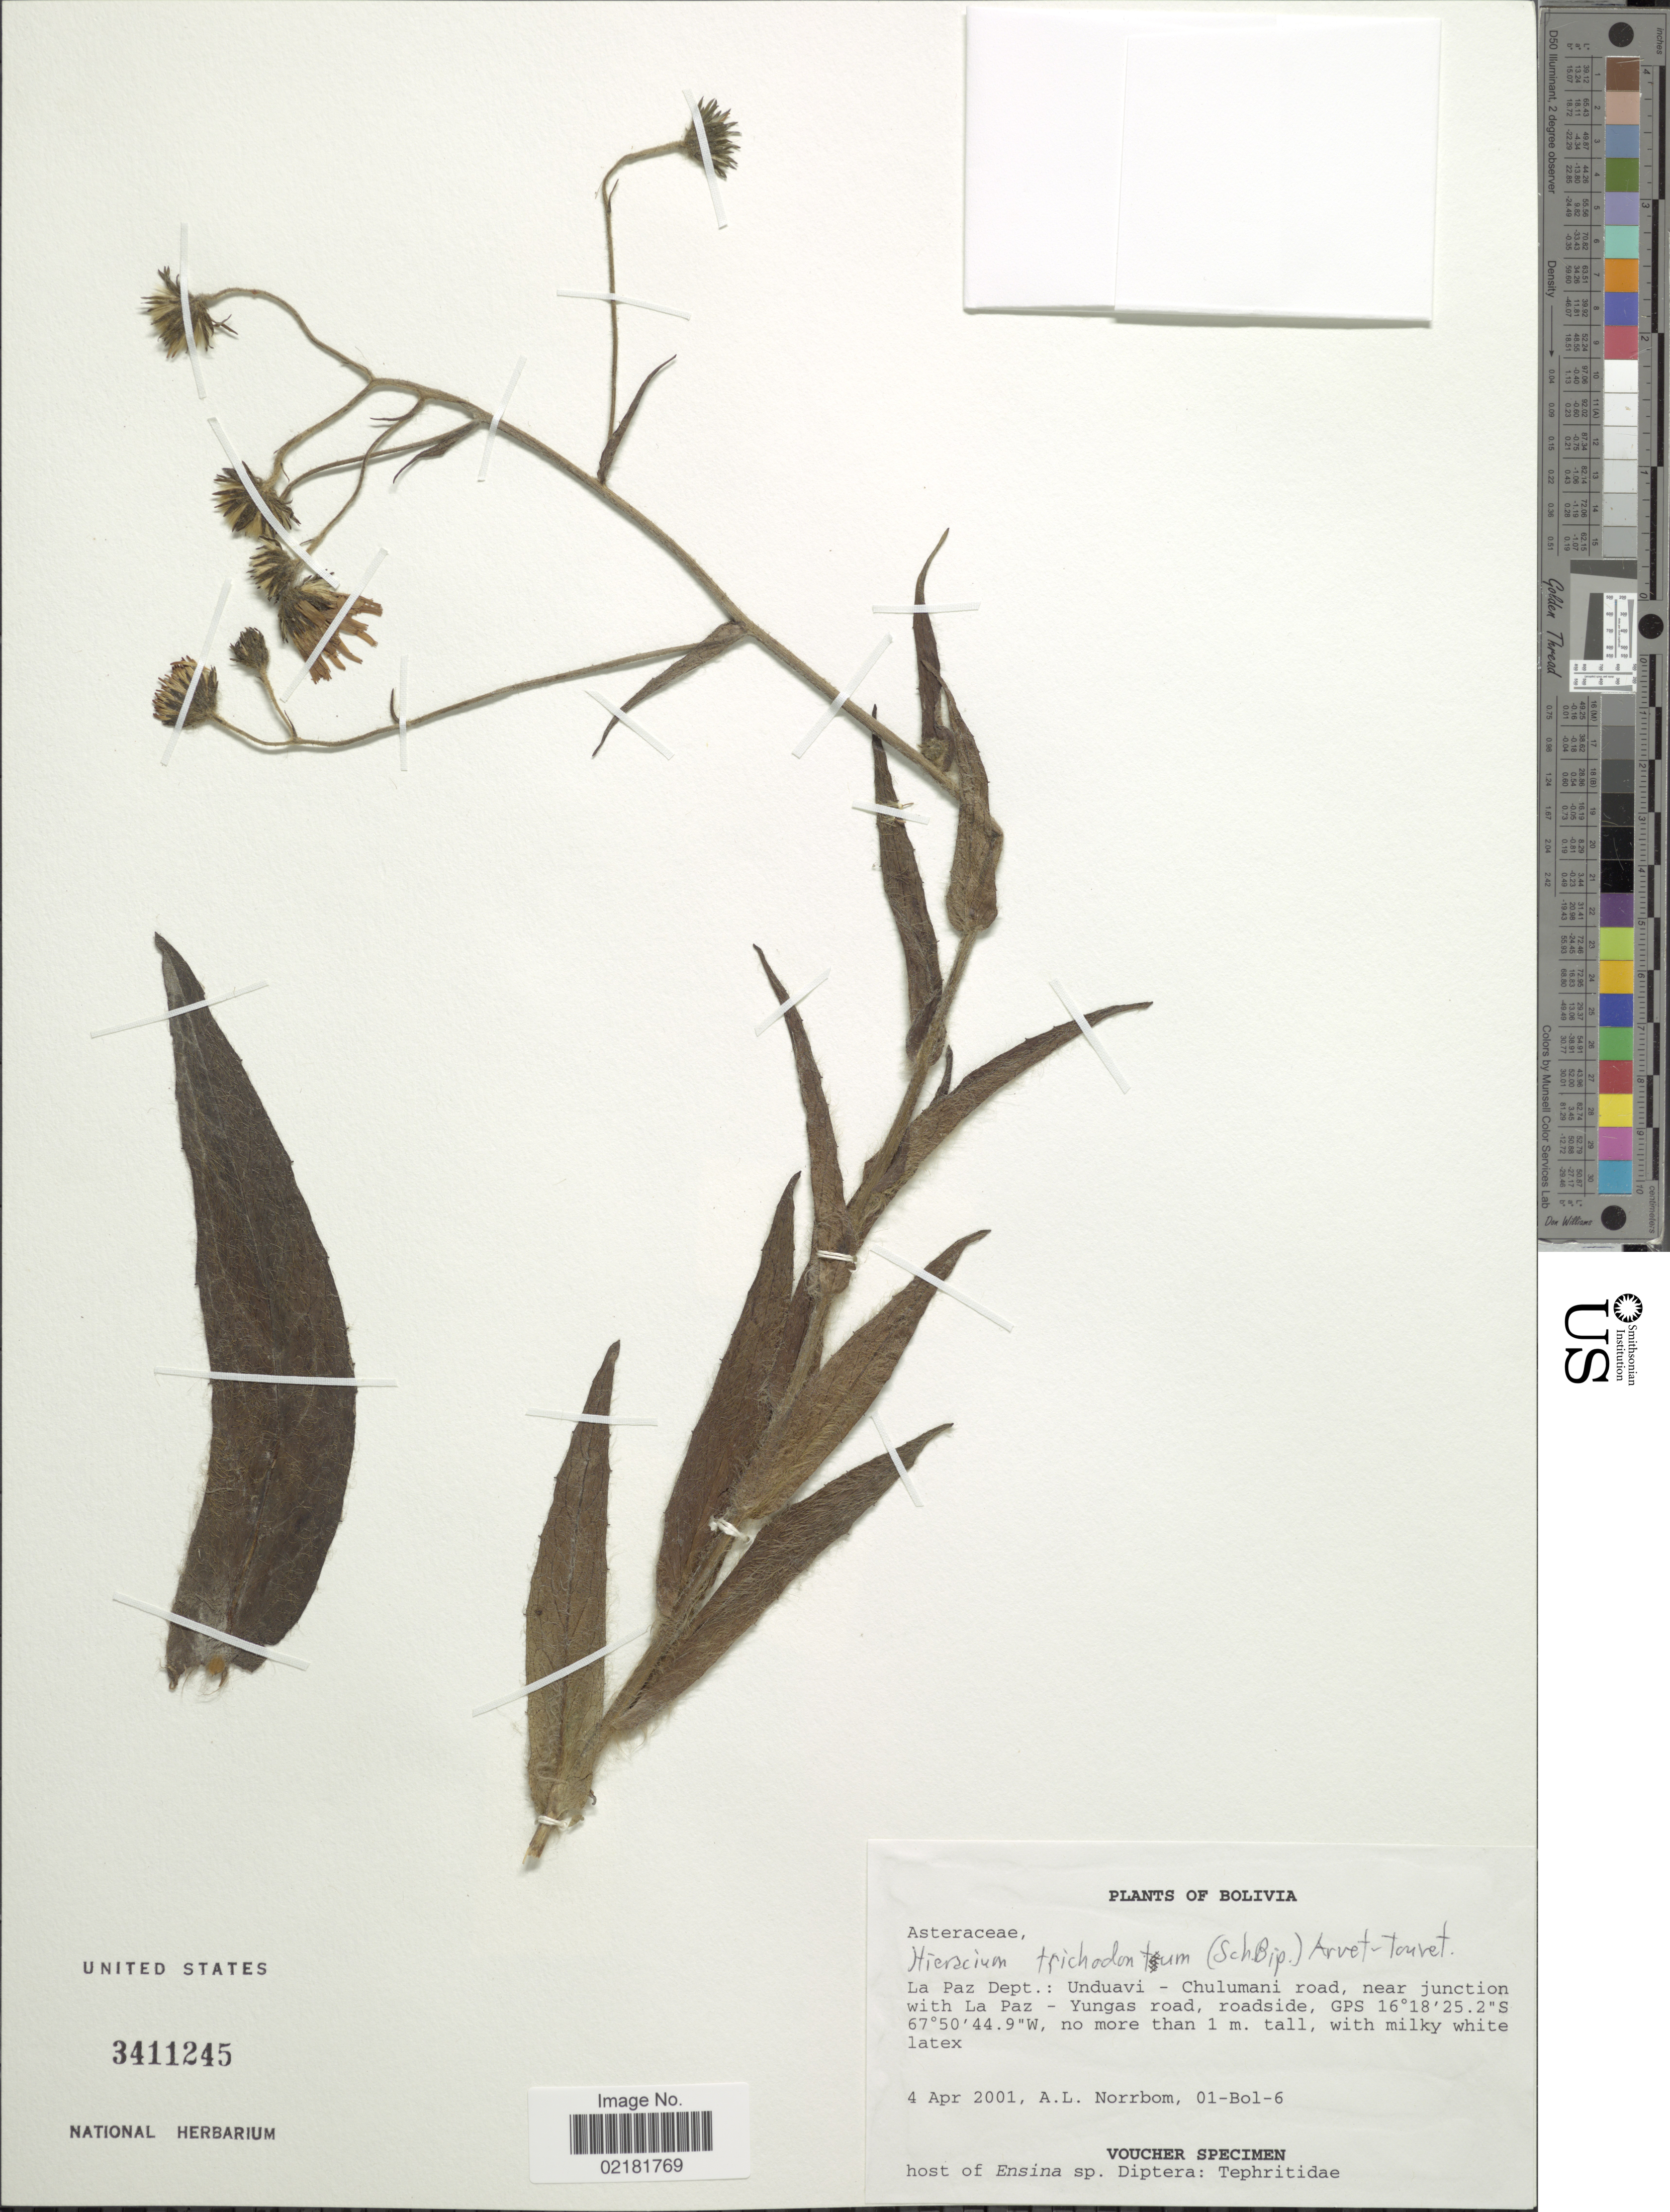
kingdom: Plantae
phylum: Tracheophyta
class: Magnoliopsida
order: Asterales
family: Asteraceae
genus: Hieracium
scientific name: Hieracium trichodontum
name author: (Sch. Bip.) Arvet-Touvet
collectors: A. L. Norrbom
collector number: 01-Bol-6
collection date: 2001-04-04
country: Bolivia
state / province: La Paz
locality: Unduavi-Chulumani road, near junction with La Paz-Yungas road, roadside.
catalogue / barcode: US 3411245